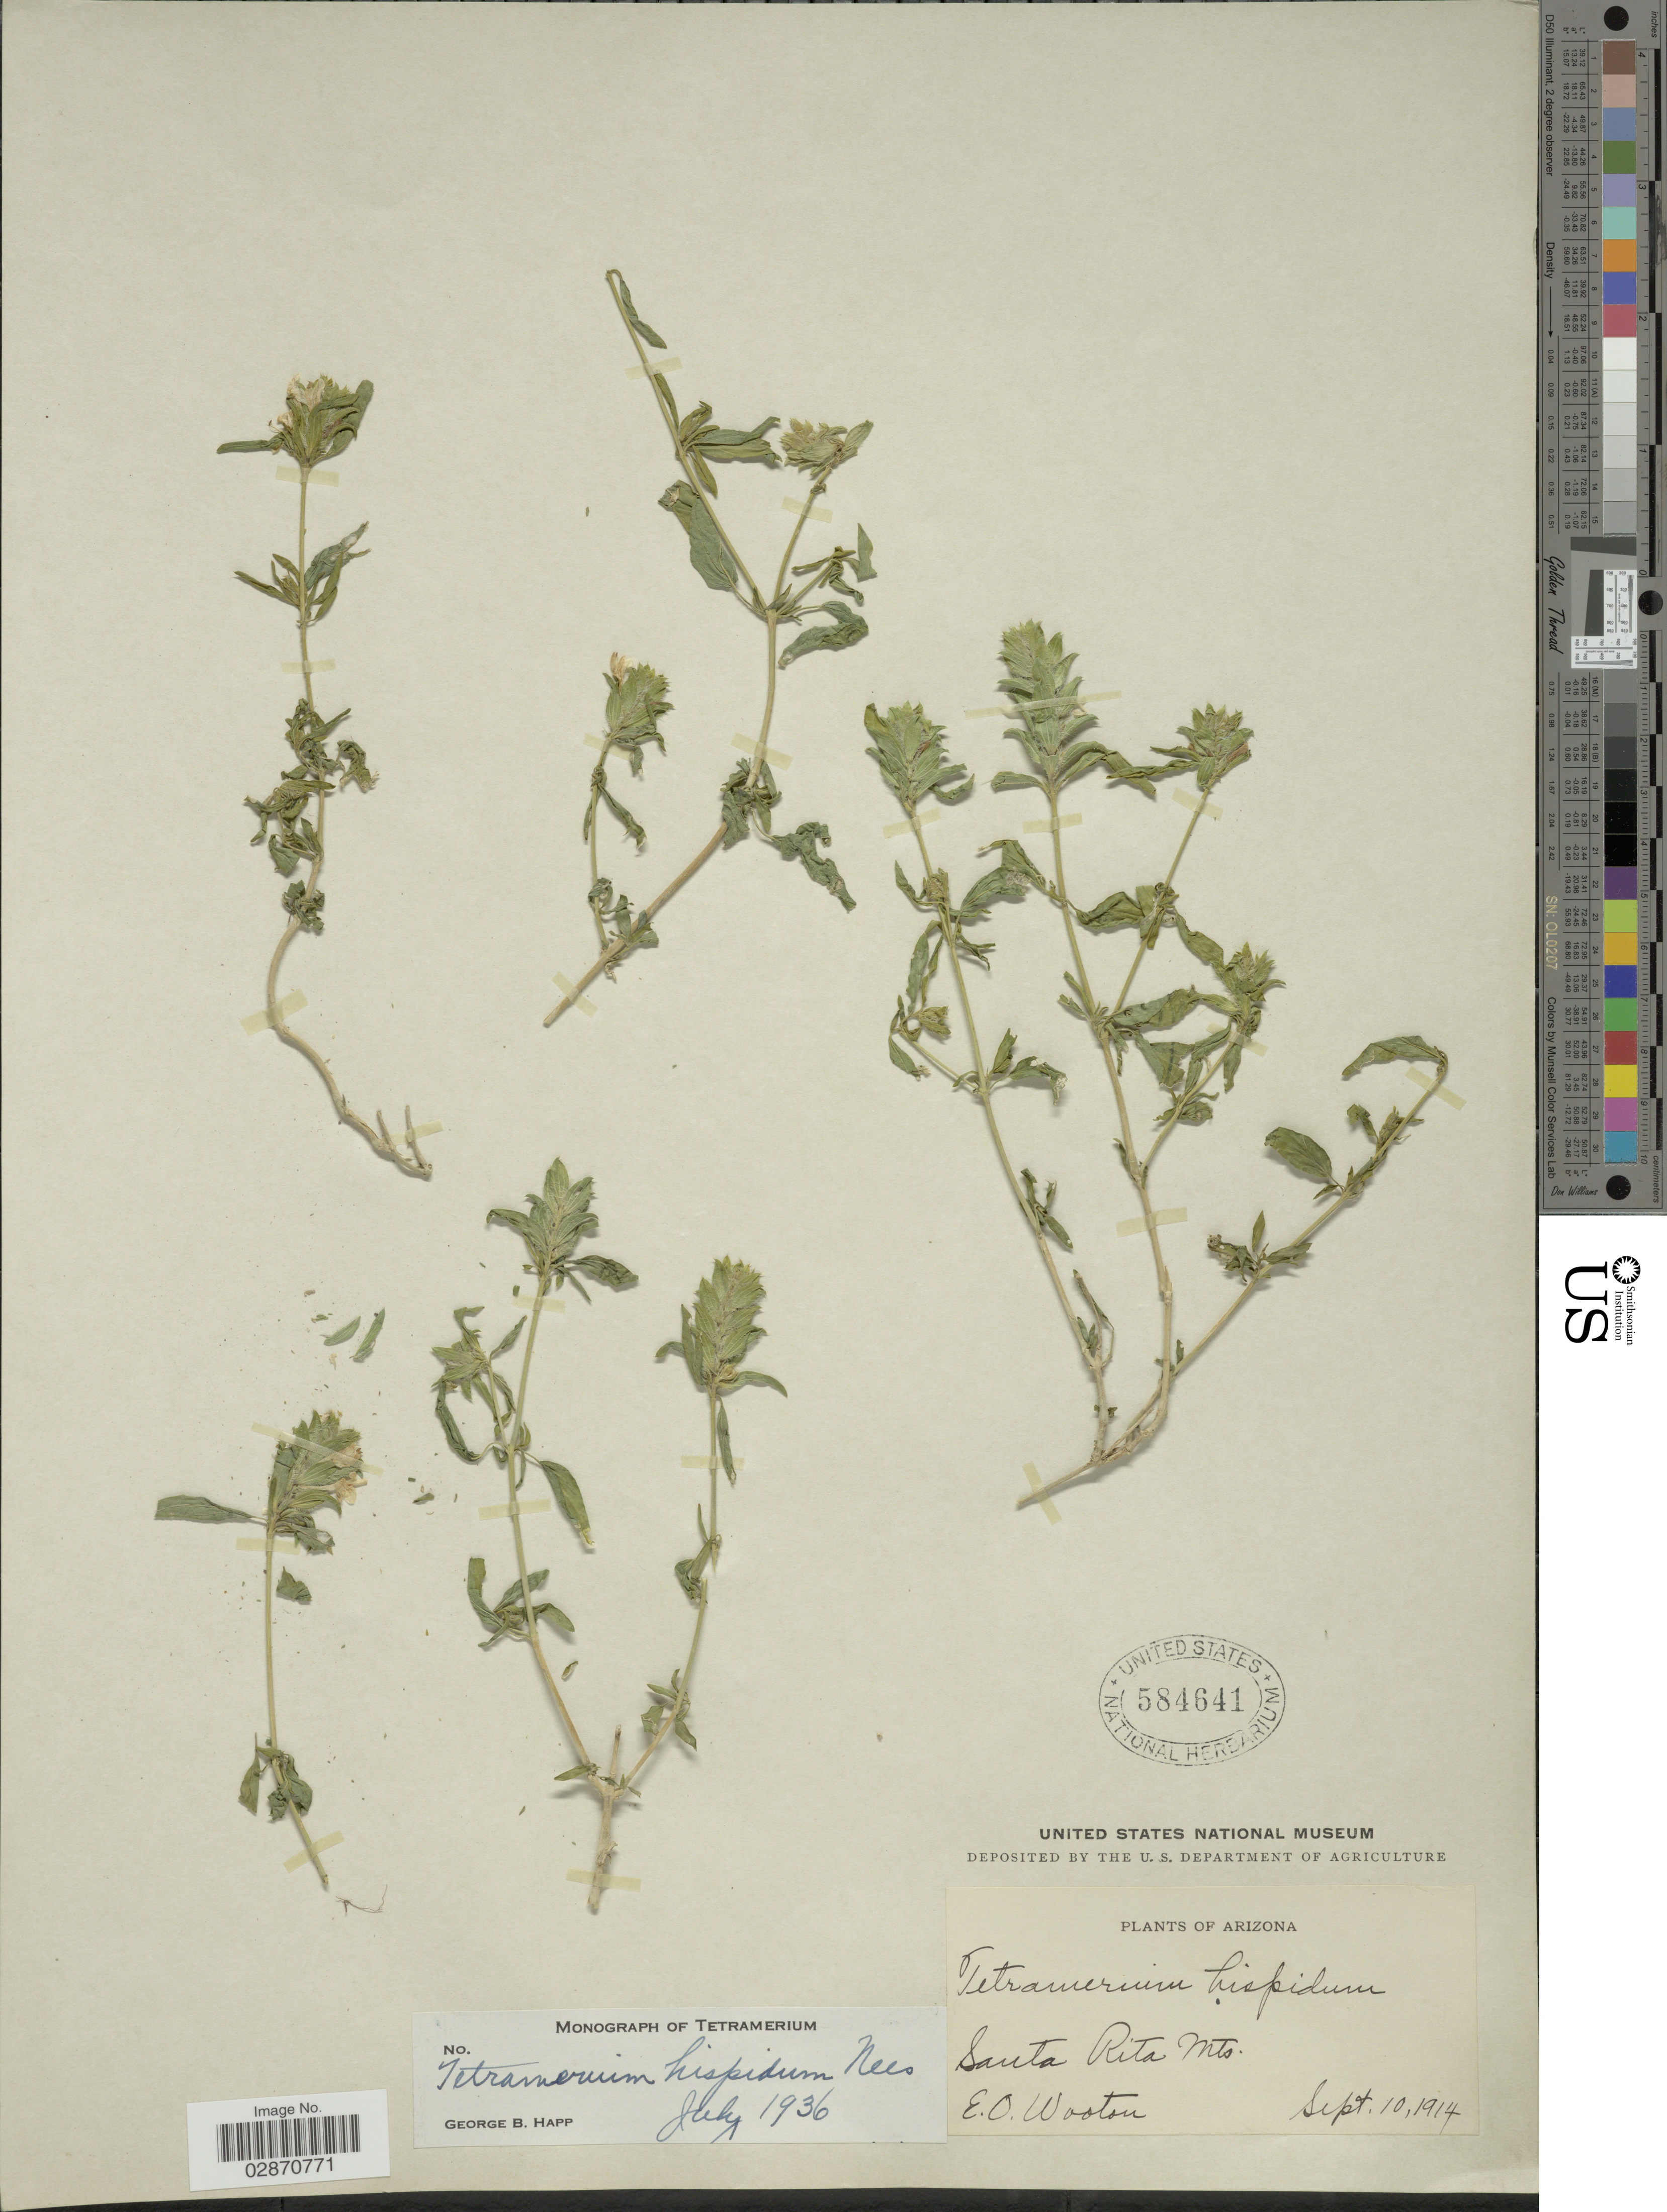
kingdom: Plantae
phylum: Tracheophyta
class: Magnoliopsida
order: Lamiales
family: Acanthaceae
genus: Tetramerium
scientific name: Tetramerium nervosum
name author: Nees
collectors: E. O. Wooton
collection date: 1914-09-10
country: United States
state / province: Arizona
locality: Santa Rita Mts.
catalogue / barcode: US 584641